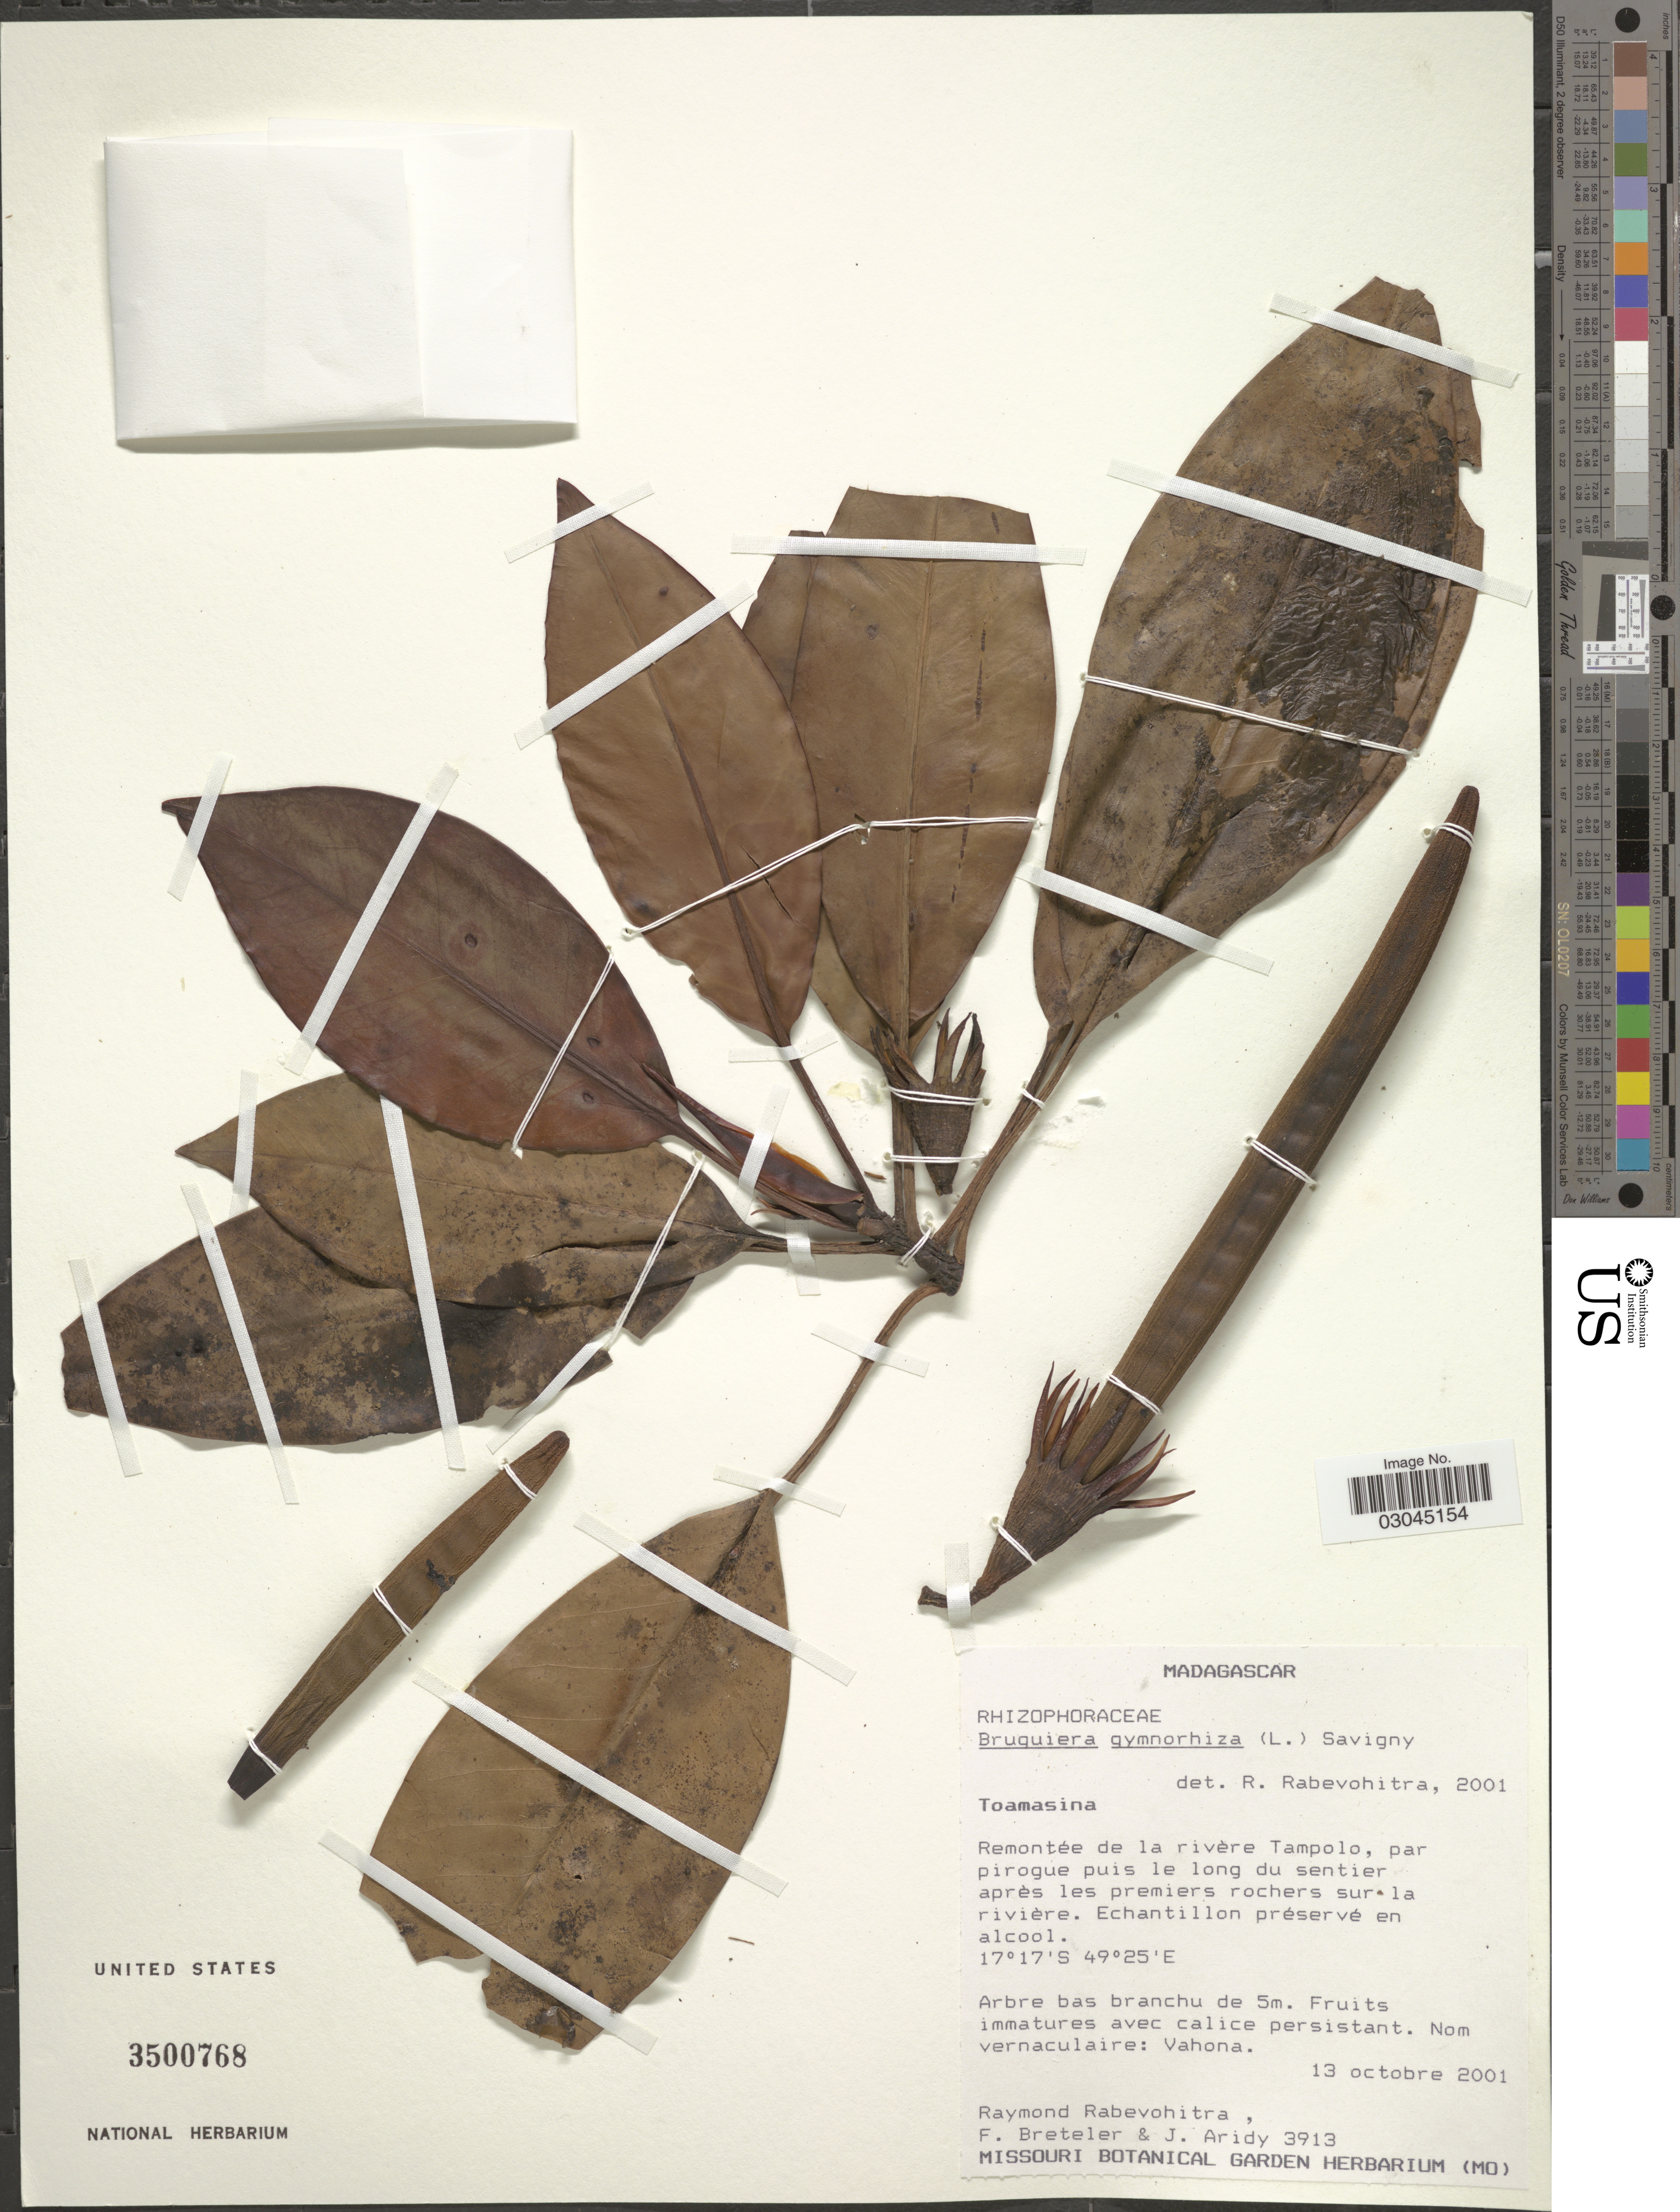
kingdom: Plantae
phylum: Tracheophyta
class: Magnoliopsida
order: Malpighiales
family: Rhizophoraceae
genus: Bruguiera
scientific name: Bruguiera gymnorhiza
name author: (L.) Savigny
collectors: R. Rabevohitra, F. J. Breteler & J. Aridy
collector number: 3913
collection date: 2001-10-13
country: Madagascar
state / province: Analanjirofo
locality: Remontée de la rivère Tampolo, par pirogue puis le long du sentier après les premiers rochers sur la rivière.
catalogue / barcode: US 3500768